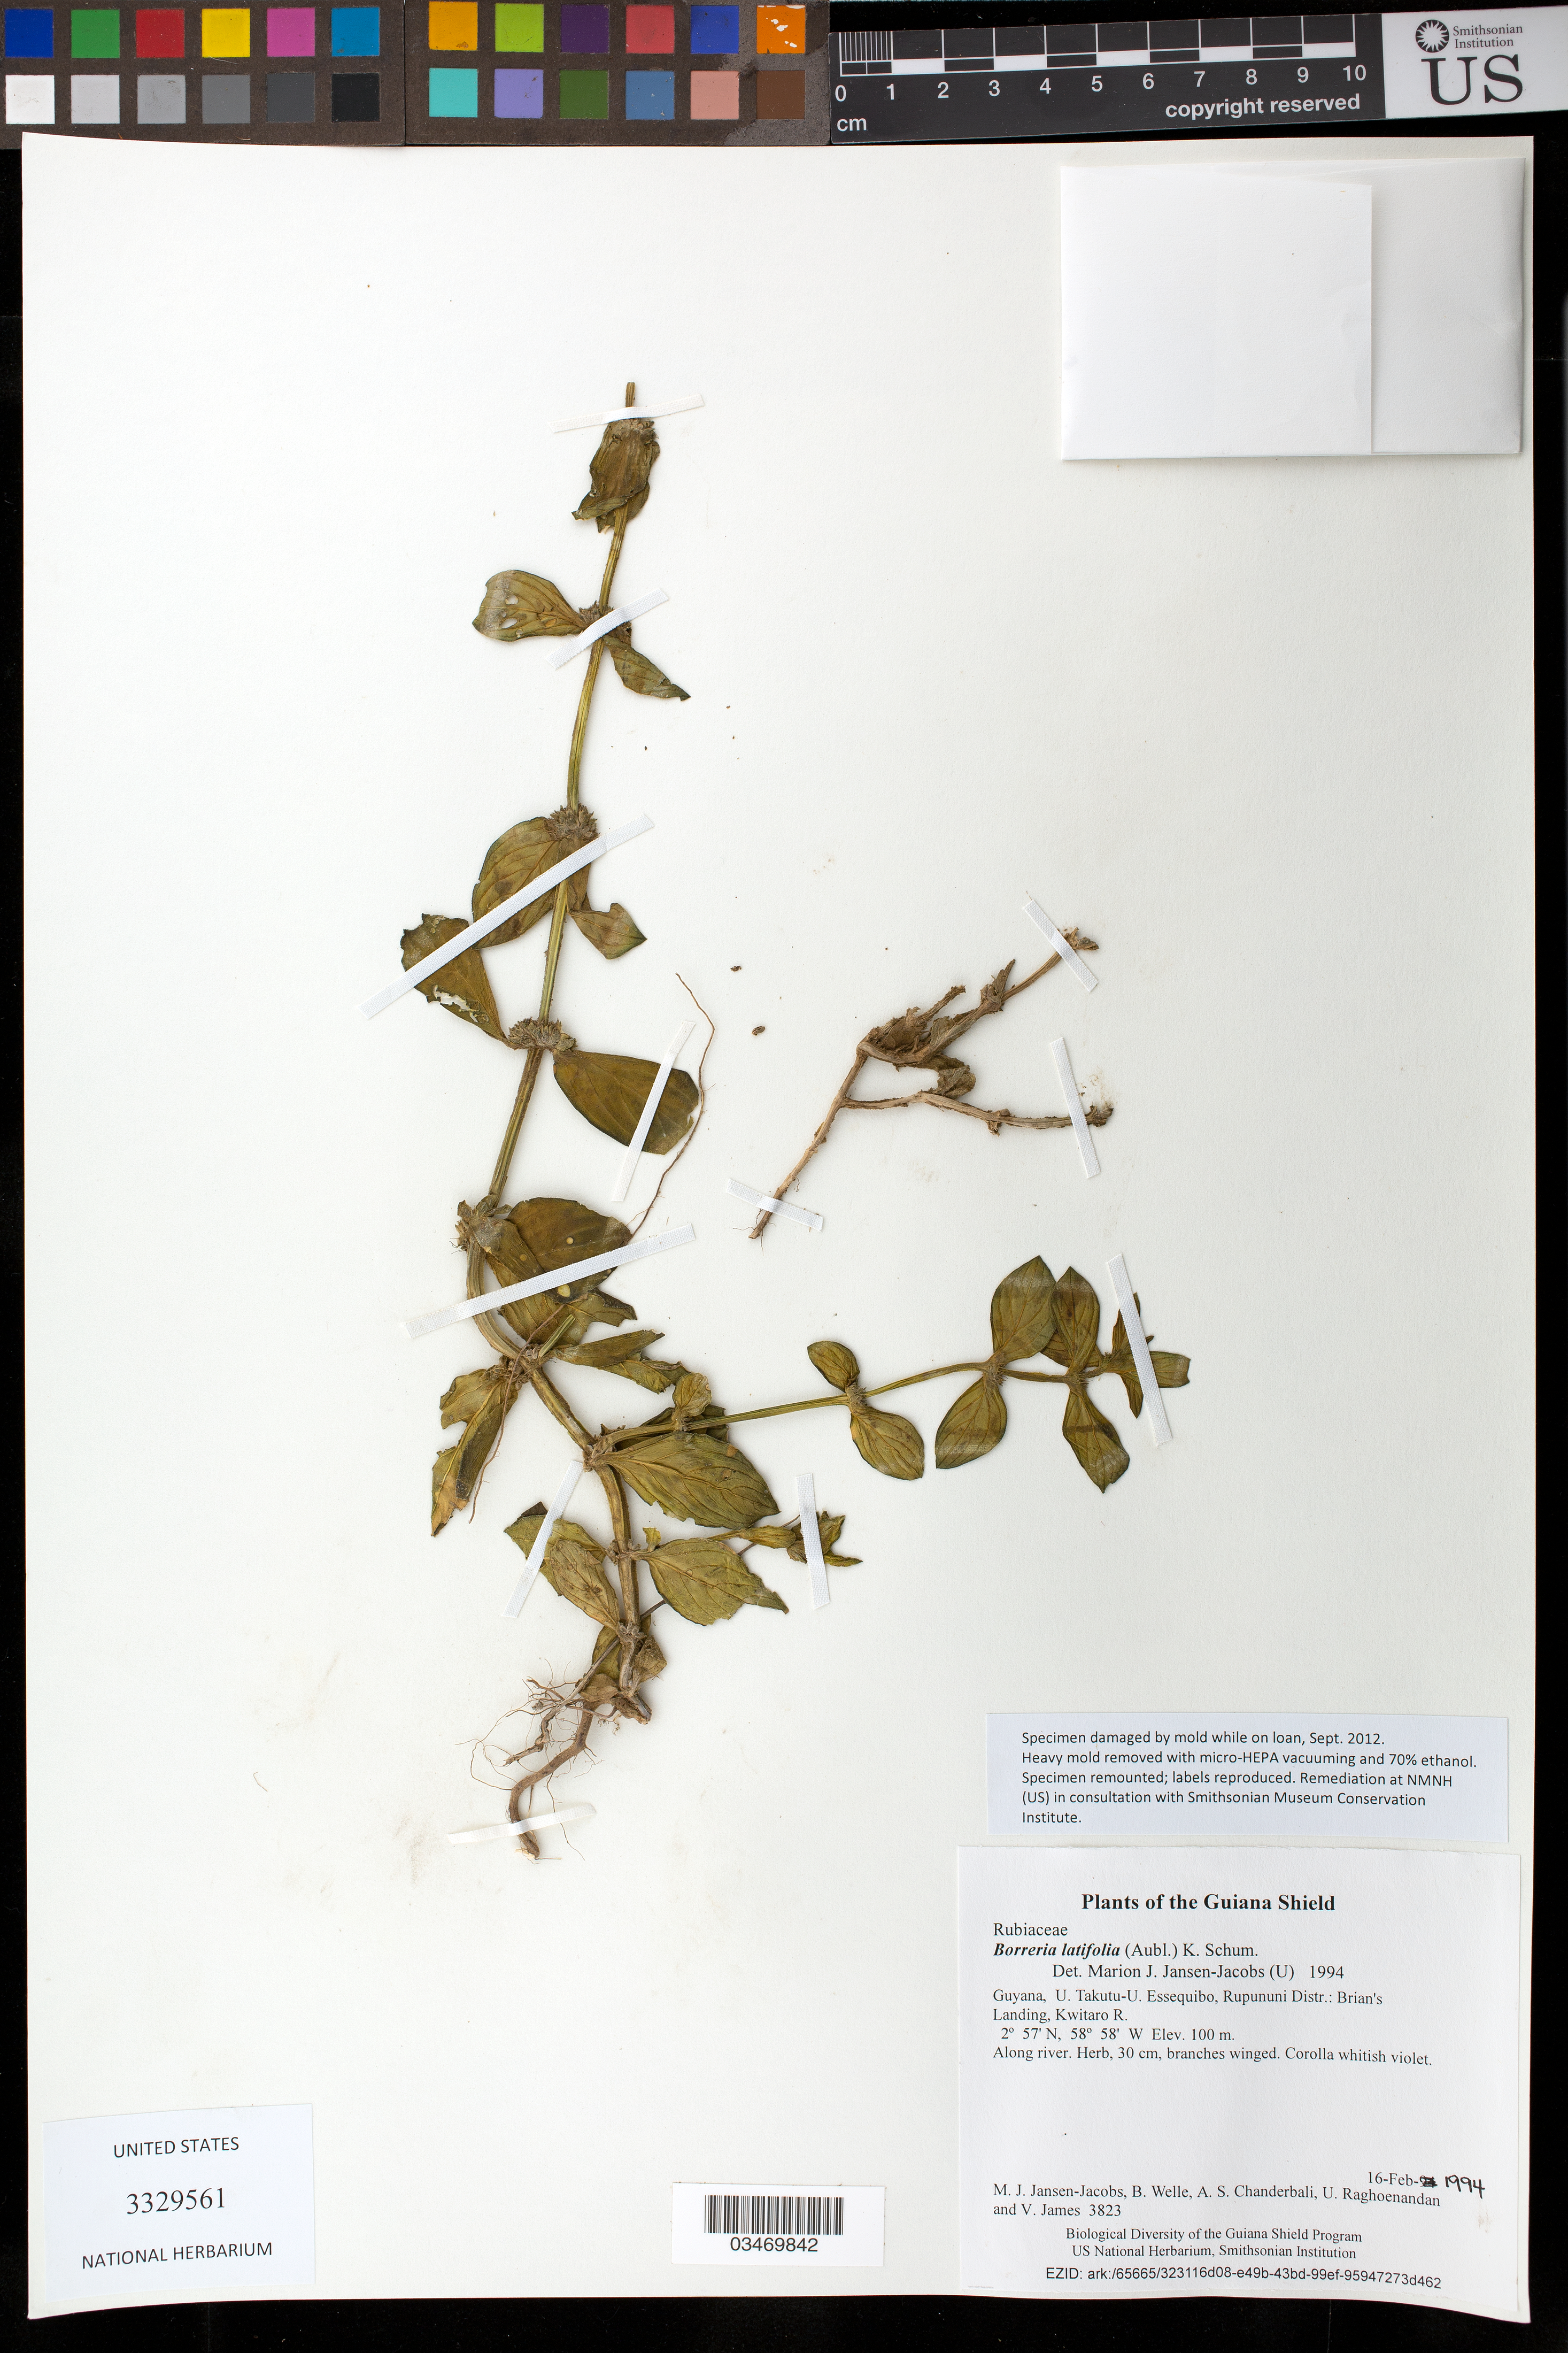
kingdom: Plantae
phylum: Tracheophyta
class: Magnoliopsida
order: Gentianales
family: Rubiaceae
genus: Borreria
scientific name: Borreria latifolia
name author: (Aubl.) K. Schum.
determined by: Jansen-Jacobs, M. J., (U), Nationaal Herbarium Nederland, Utrecht University branch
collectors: M. J. Jansen-Jacobs, B. Welle, A. S. Chanderbali, U. Raghoenandan & V. James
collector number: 3823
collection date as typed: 16-Feb-94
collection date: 1994-02-16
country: Guyana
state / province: U. Takutu-U. Essequibo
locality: Rupununi Distr.: Brian's Landing, Kwitaro R.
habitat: Along river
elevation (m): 100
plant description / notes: Specimen damaged by mold while on loan, Sept. 2012. Heavy mold removed with micro-HEPA vacuuming and 70% ethanol. Specimen remounted; labels reproduced. Remediation at NMNH (US) in consultation with Smithsonian Museum Conservation Institute.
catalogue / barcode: US 3329561